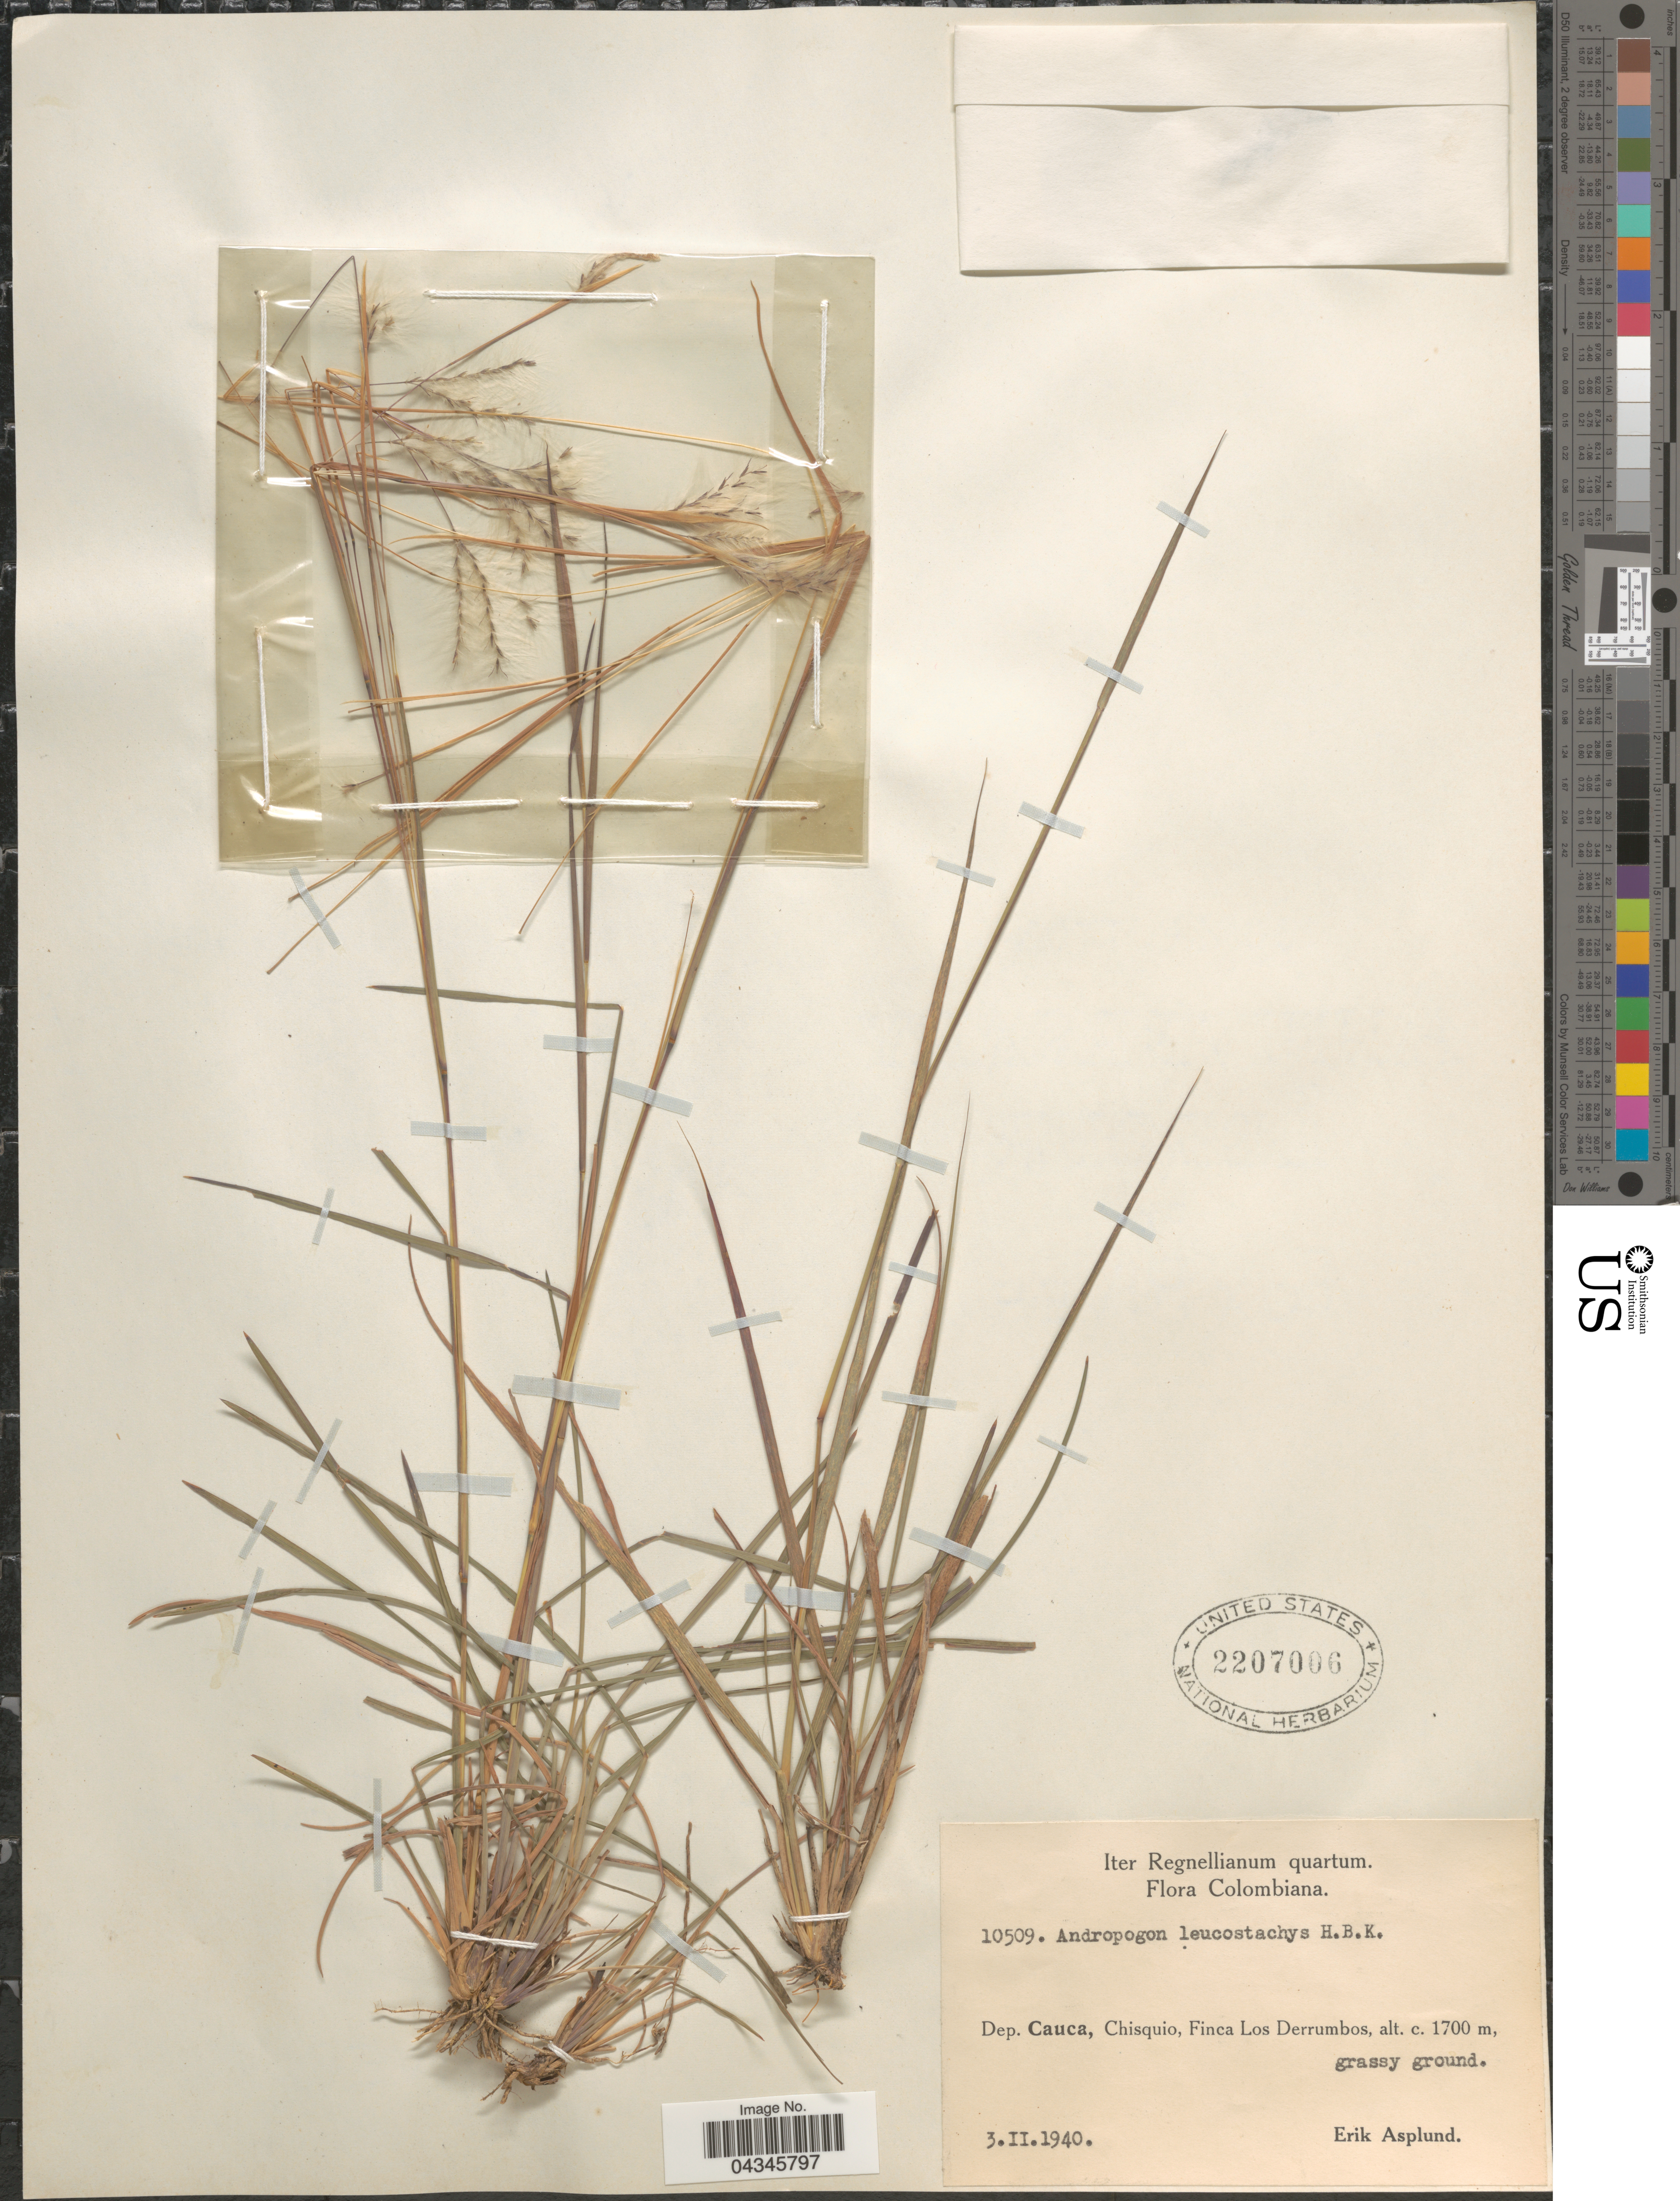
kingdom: Plantae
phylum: Tracheophyta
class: Liliopsida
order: Poales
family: Poaceae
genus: Andropogon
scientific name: Andropogon leucostachyus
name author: Kunth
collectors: E. Asplund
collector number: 10509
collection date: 1940-02-03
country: Colombia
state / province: Cauca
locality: Iter Regnellianum quartum. Colombiana. Dep. Cauca, Chisquio, Finca Los Derrumbos.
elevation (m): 1700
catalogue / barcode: US 2207006